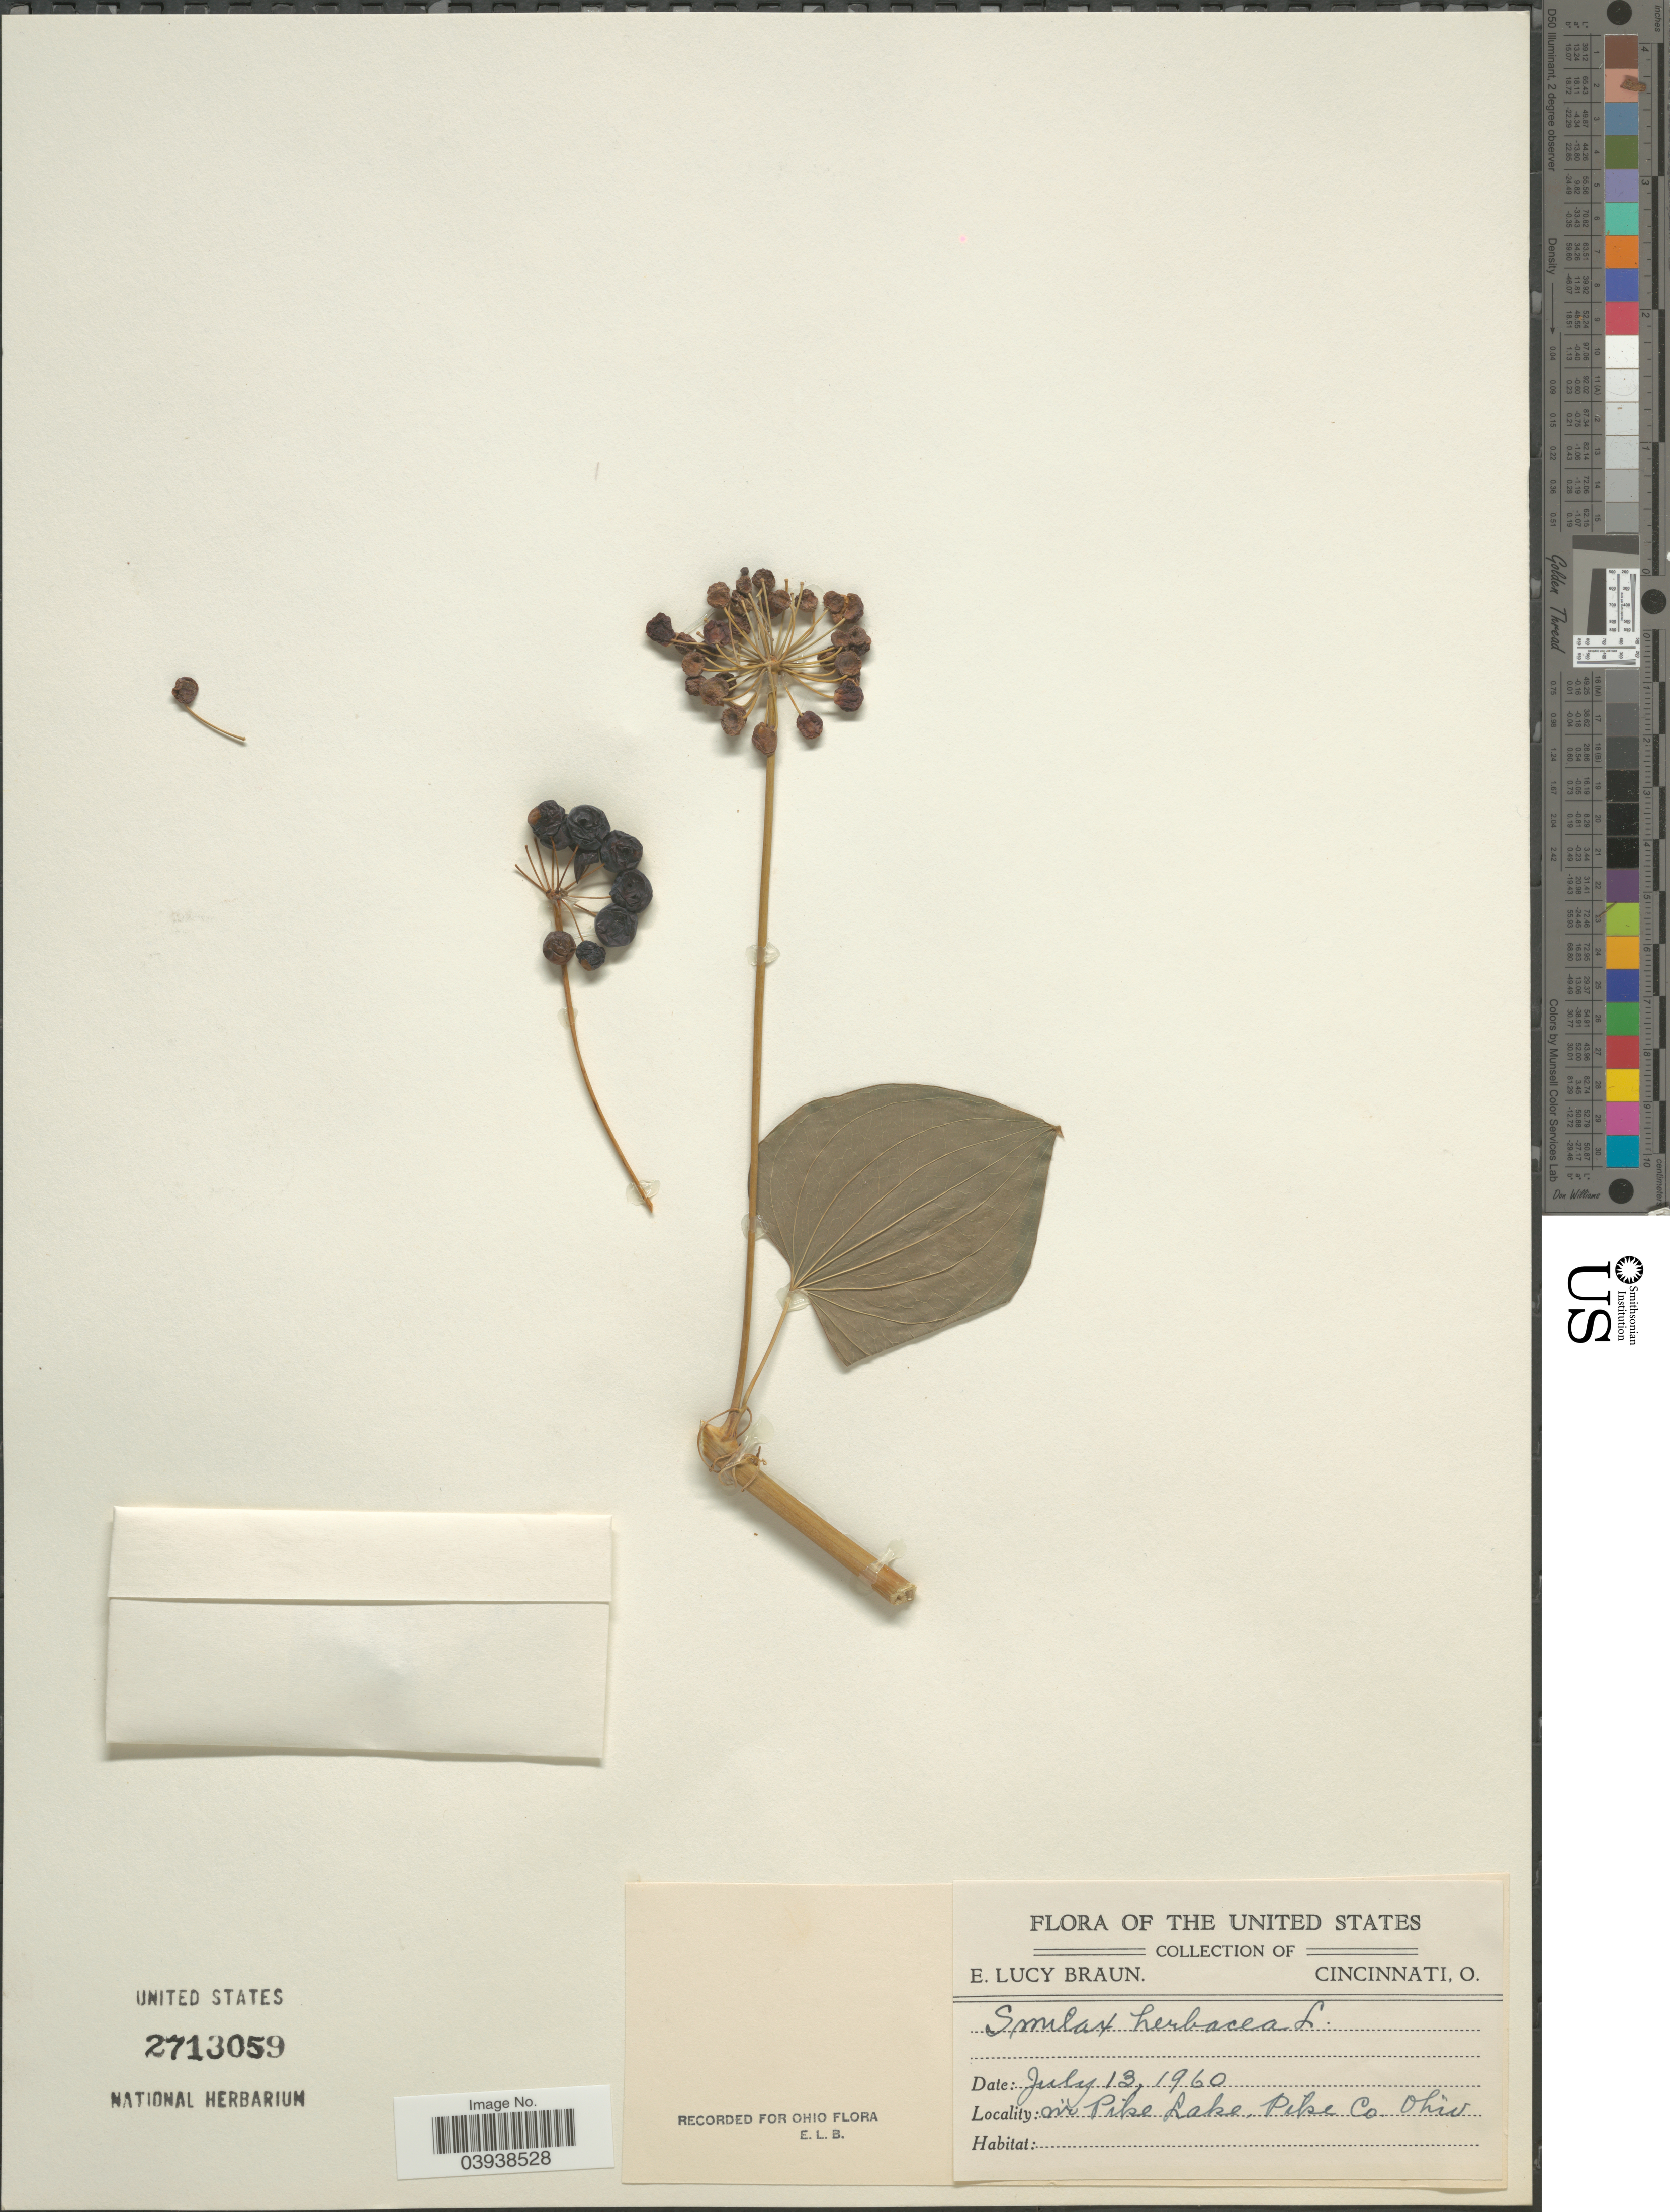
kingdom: Plantae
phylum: Tracheophyta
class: Liliopsida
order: Liliales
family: Smilacaceae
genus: Smilax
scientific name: Smilax herbacea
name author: L.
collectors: E. L. Braun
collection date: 1960-07-13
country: United States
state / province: Ohio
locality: N'r Pike Lake, Pike Co.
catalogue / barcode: US 2713059